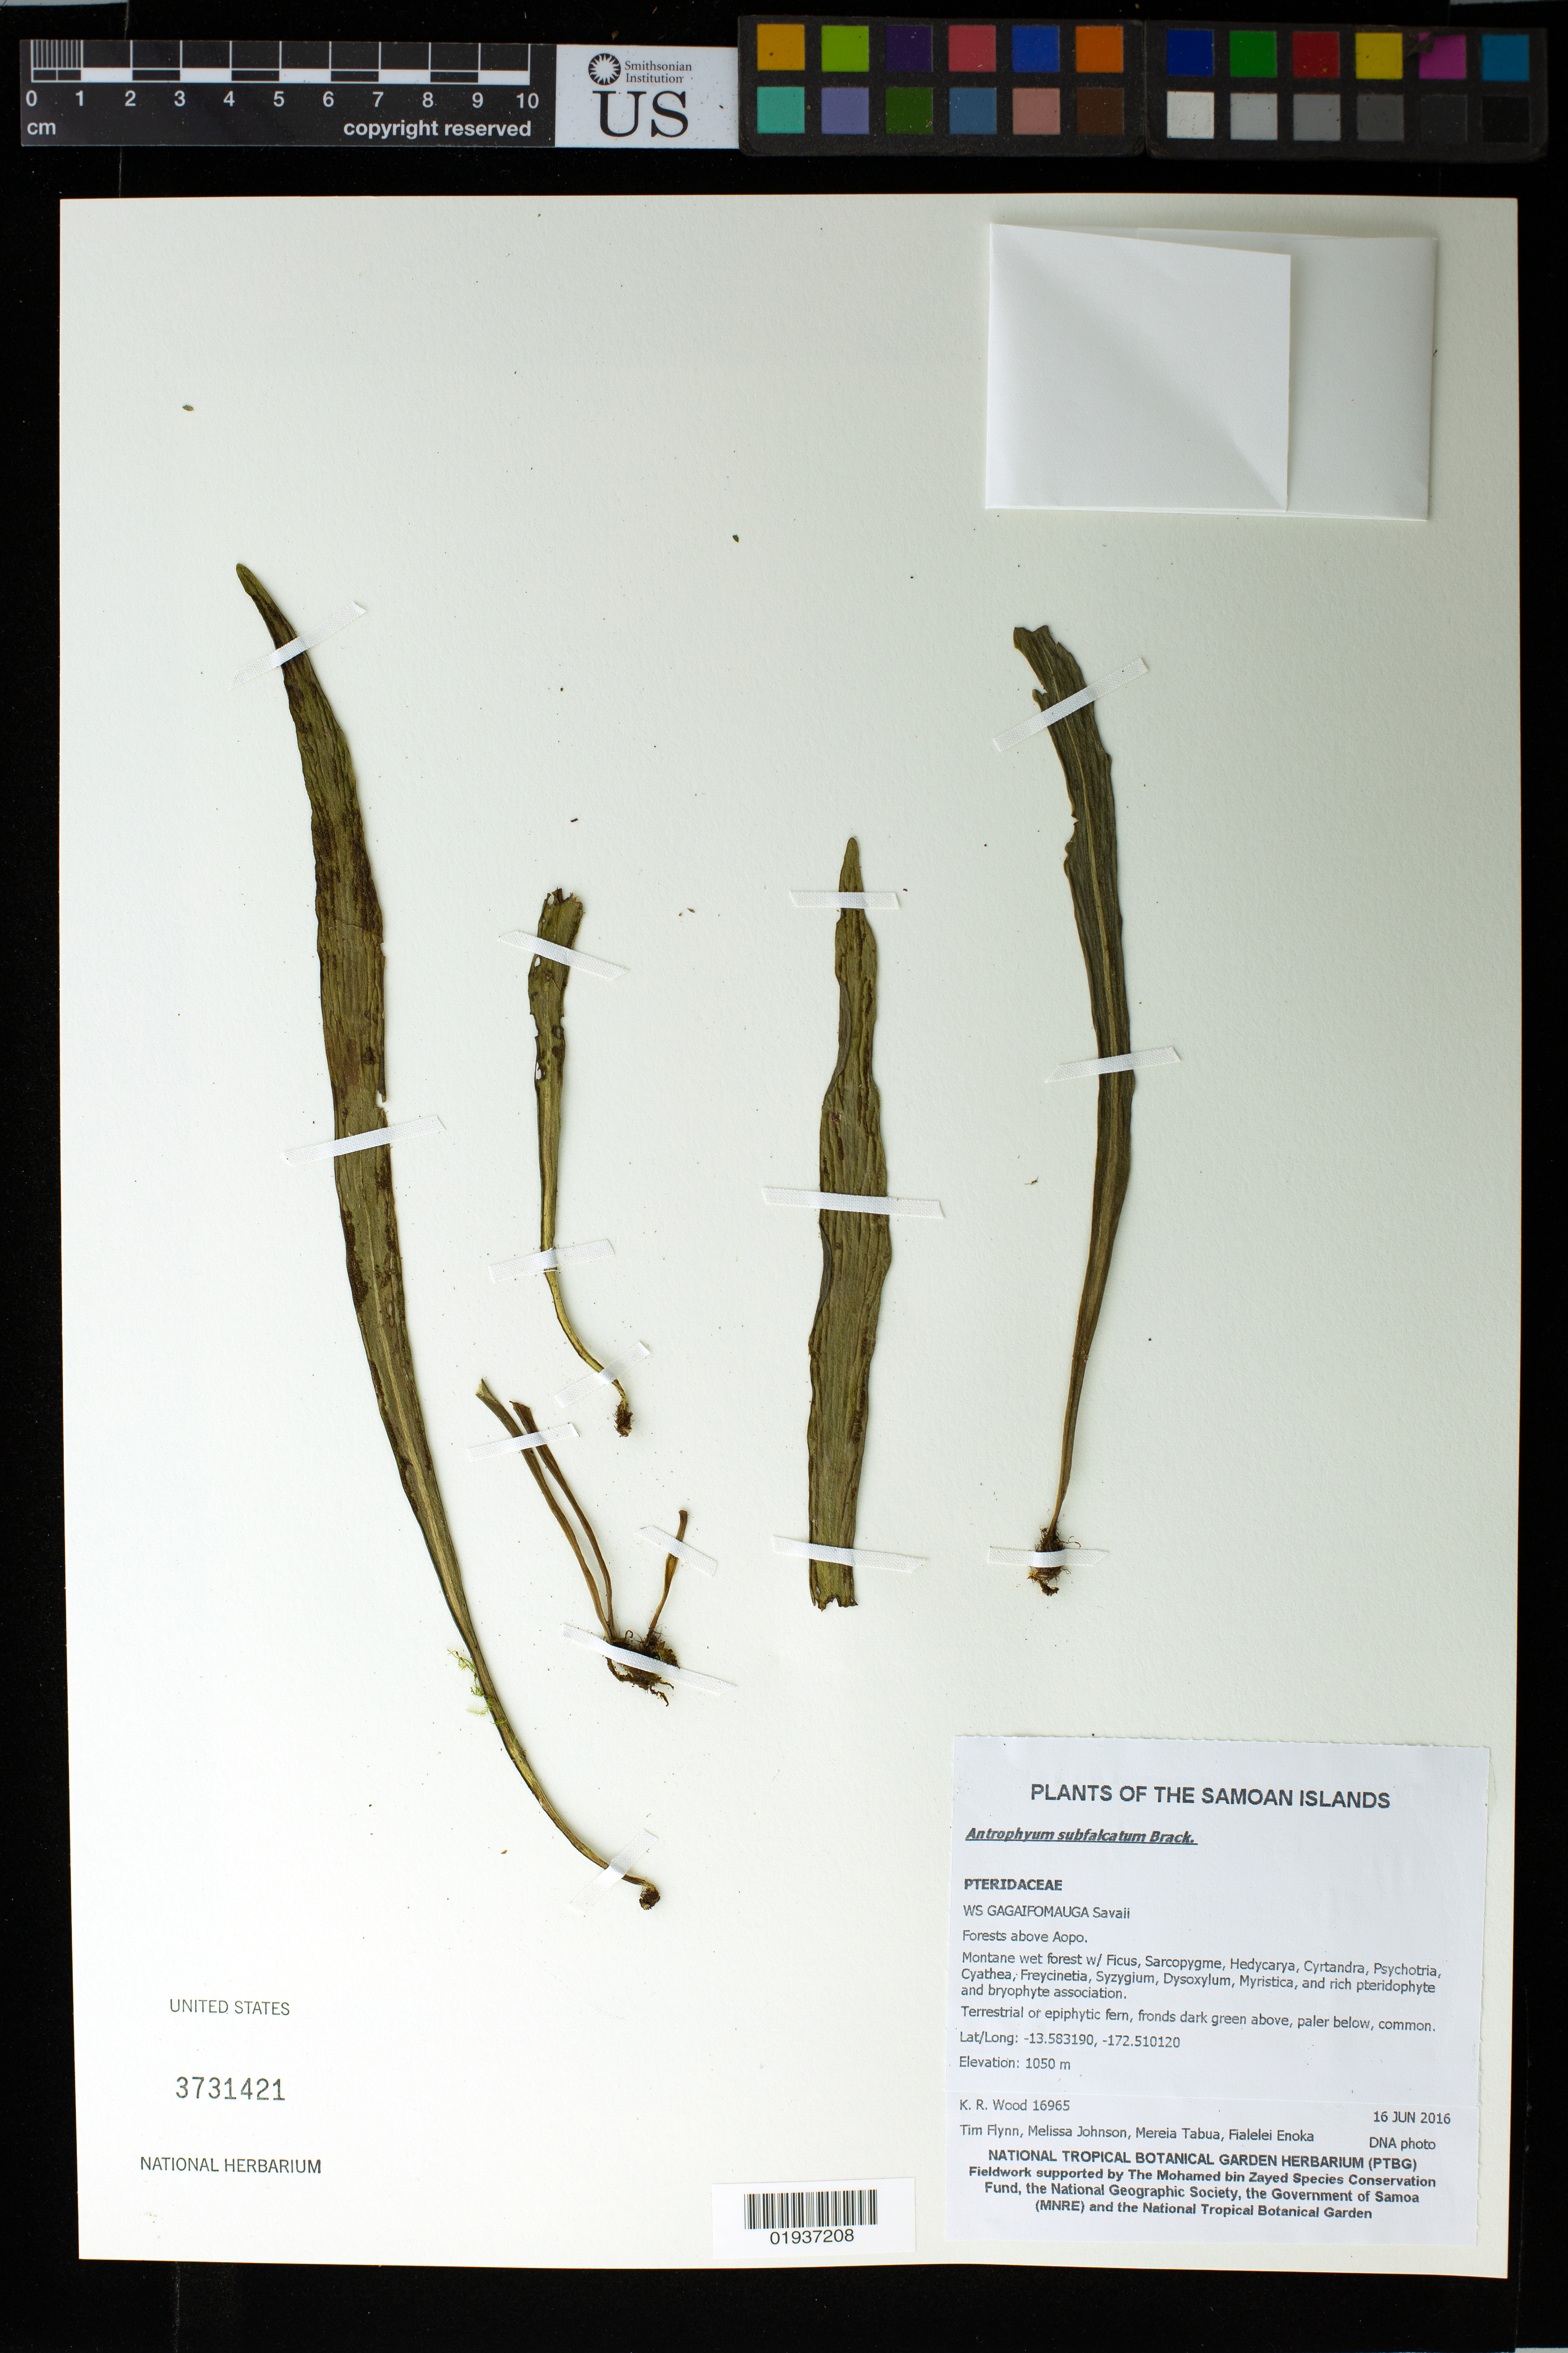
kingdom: Plantae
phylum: Tracheophyta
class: Polypodiopsida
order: Polypodiales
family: Pteridaceae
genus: Antrophyum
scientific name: Antrophyum subfalcatum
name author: Brack. in Wilkes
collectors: K. R. Wood, T. W. Flynn, M. Johnson, M. Tabua & F. Enoka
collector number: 16965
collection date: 2016-06-16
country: Samoa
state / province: Gagaifomauga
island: Savai'i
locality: Savaii, Forests above Aopo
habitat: Montane wet forest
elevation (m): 1050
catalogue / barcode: US 3731421